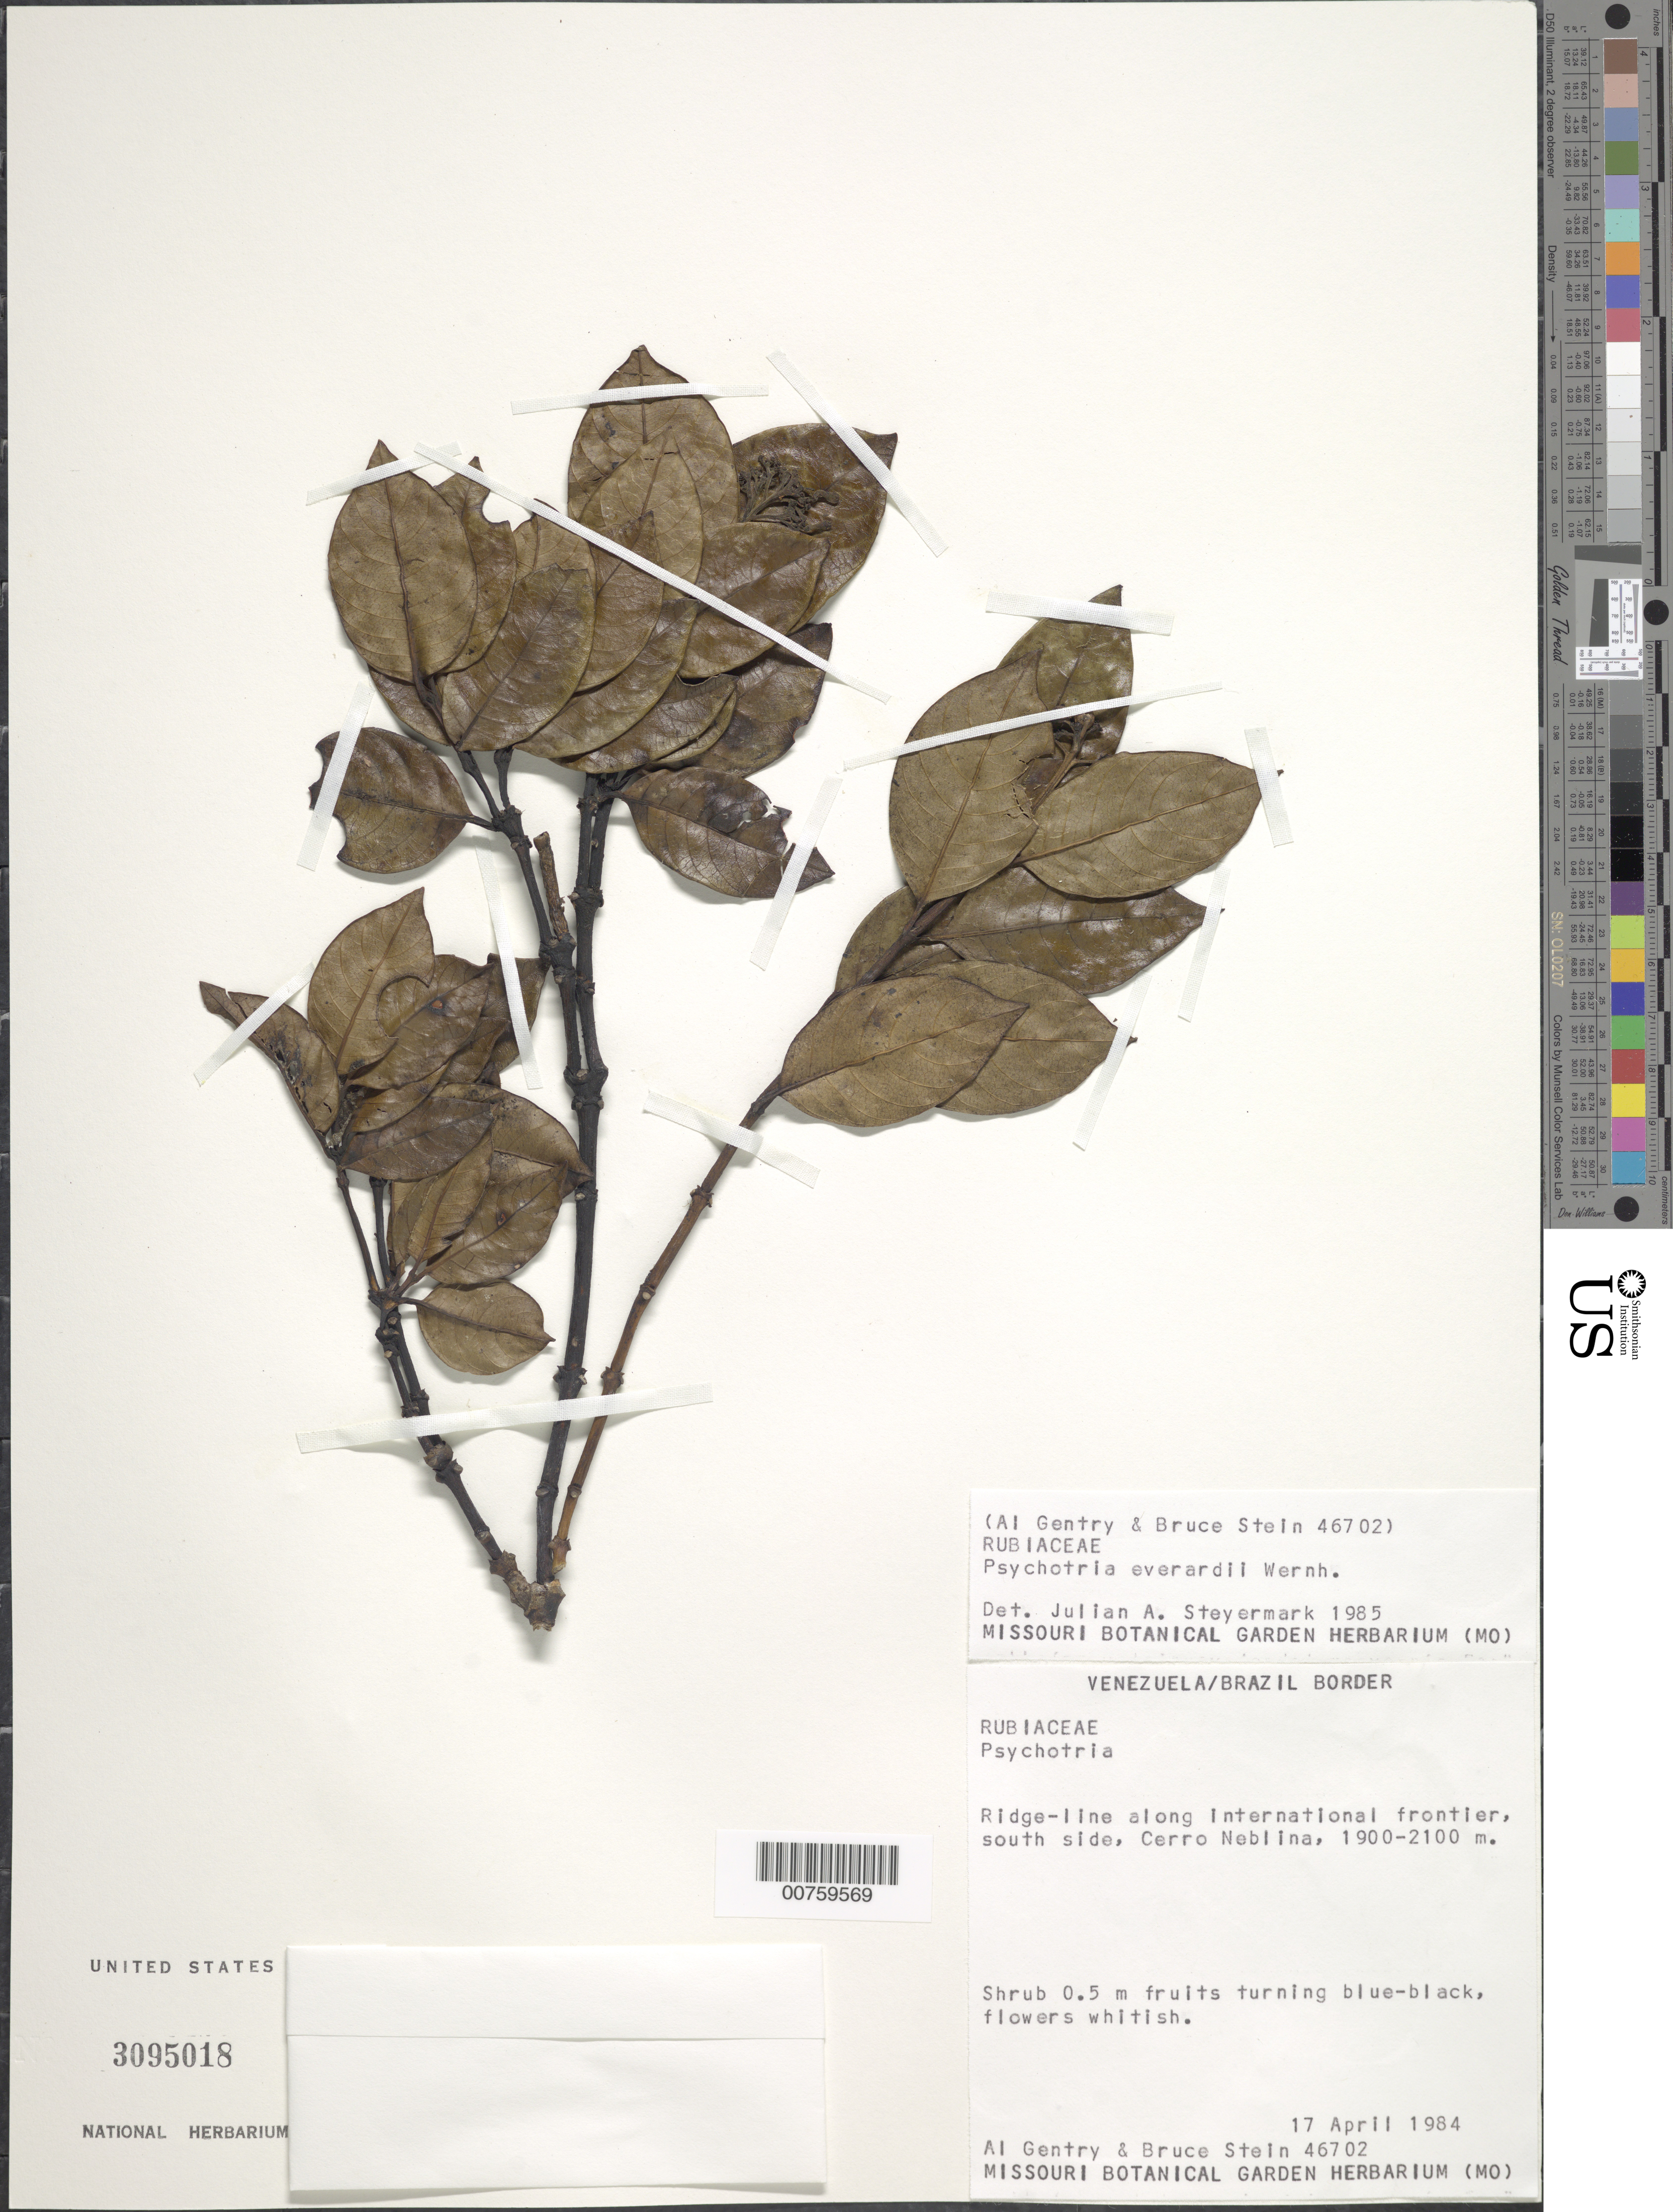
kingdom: Plantae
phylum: Tracheophyta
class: Magnoliopsida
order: Gentianales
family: Rubiaceae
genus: Psychotria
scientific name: Psychotria everardii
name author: Wernham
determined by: Steyermark, Julian A., (VEN)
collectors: A. H. Gentry & B. Stein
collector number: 46702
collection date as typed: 17-Apr-84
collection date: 1984-04-17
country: Venezuela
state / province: Amazonas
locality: Venezuela - Brazil border, Cerro de La Neblina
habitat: Ridge-line along international frontier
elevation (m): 1900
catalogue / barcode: US 3095018